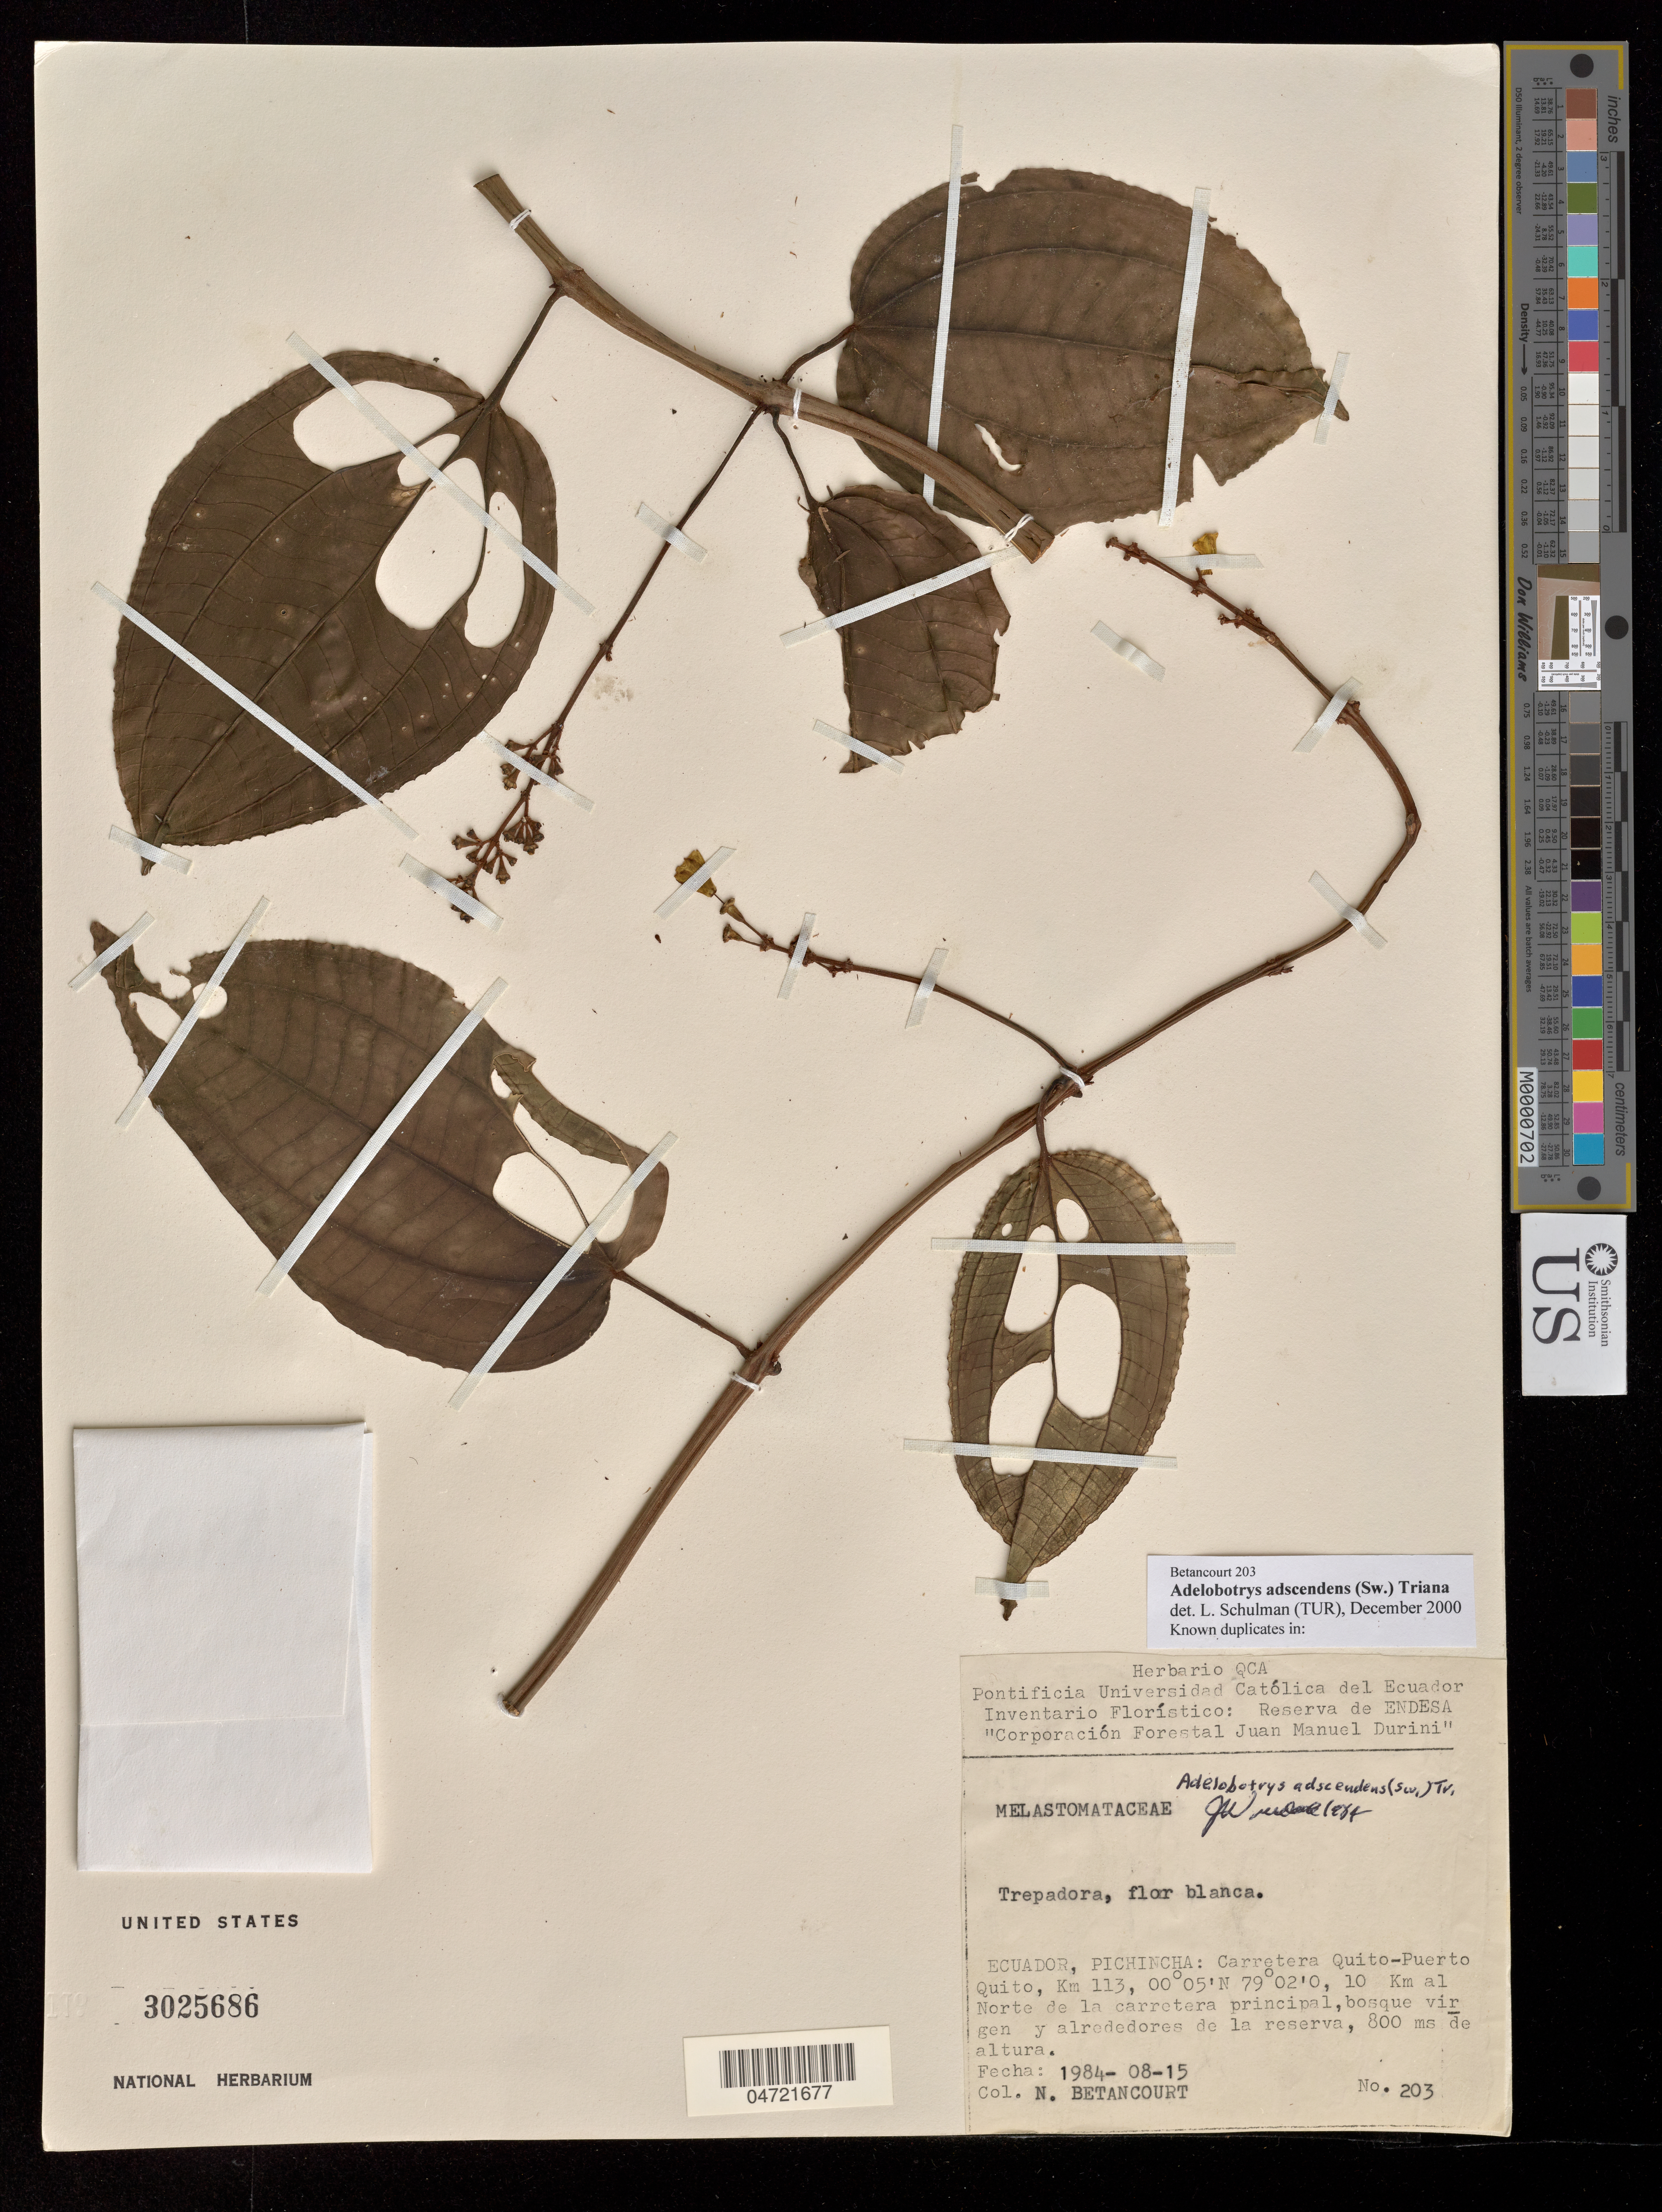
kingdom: Plantae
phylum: Tracheophyta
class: Magnoliopsida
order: Myrtales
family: Melastomataceae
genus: Adelobotrys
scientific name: Adelobotrys adscendens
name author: (Sw.) Triana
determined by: Schulman, Leif, (TUR), University of Turku (FINLAND)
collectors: N. Betancourt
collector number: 203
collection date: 1984-08-15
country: Ecuador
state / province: Pichincha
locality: Carretera Quito-Puerto Quito, KM 113; 10 km al N de la carretera principal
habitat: bosque virgen y alrededores de la reserva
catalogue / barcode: US 3025686